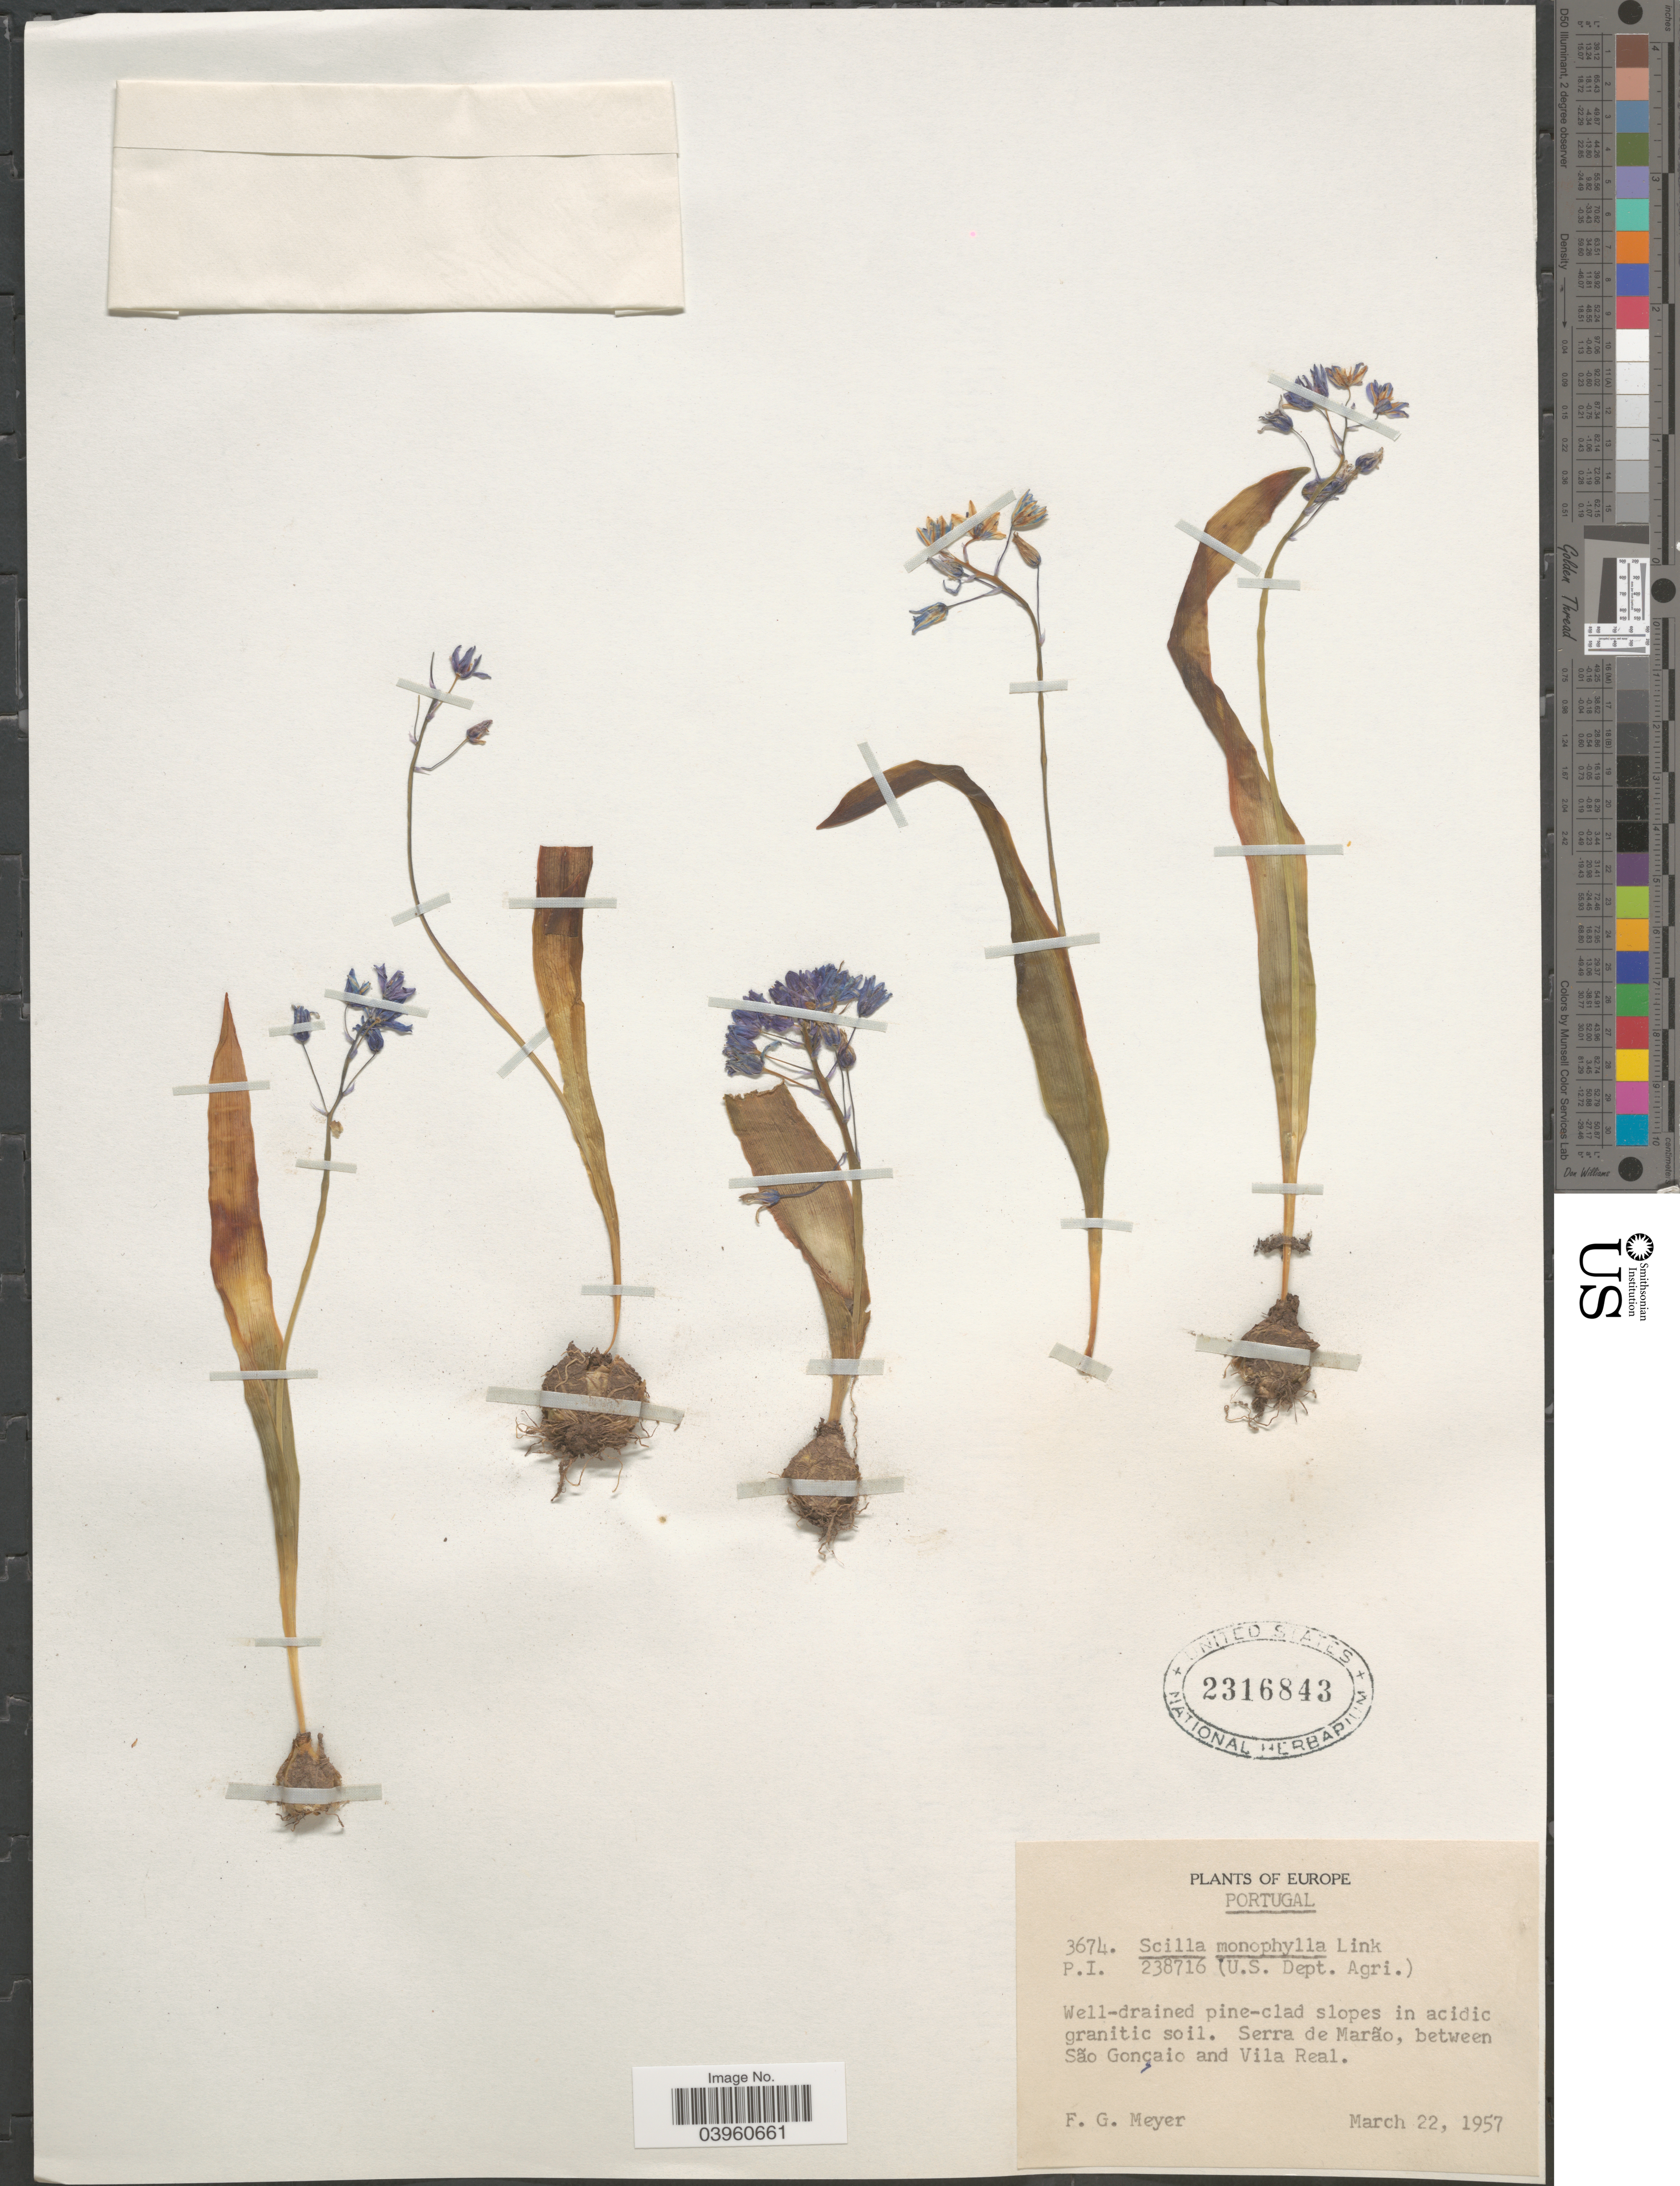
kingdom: Plantae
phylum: Tracheophyta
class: Liliopsida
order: Asparagales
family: Asparagaceae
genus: Scilla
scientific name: Scilla monophyllos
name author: Link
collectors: F. G. Meyer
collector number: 3674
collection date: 1957-03-22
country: Portugal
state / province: Vila Real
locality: Serra de Marão, between São Gonçaio and Vila Real.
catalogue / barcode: US 2316843